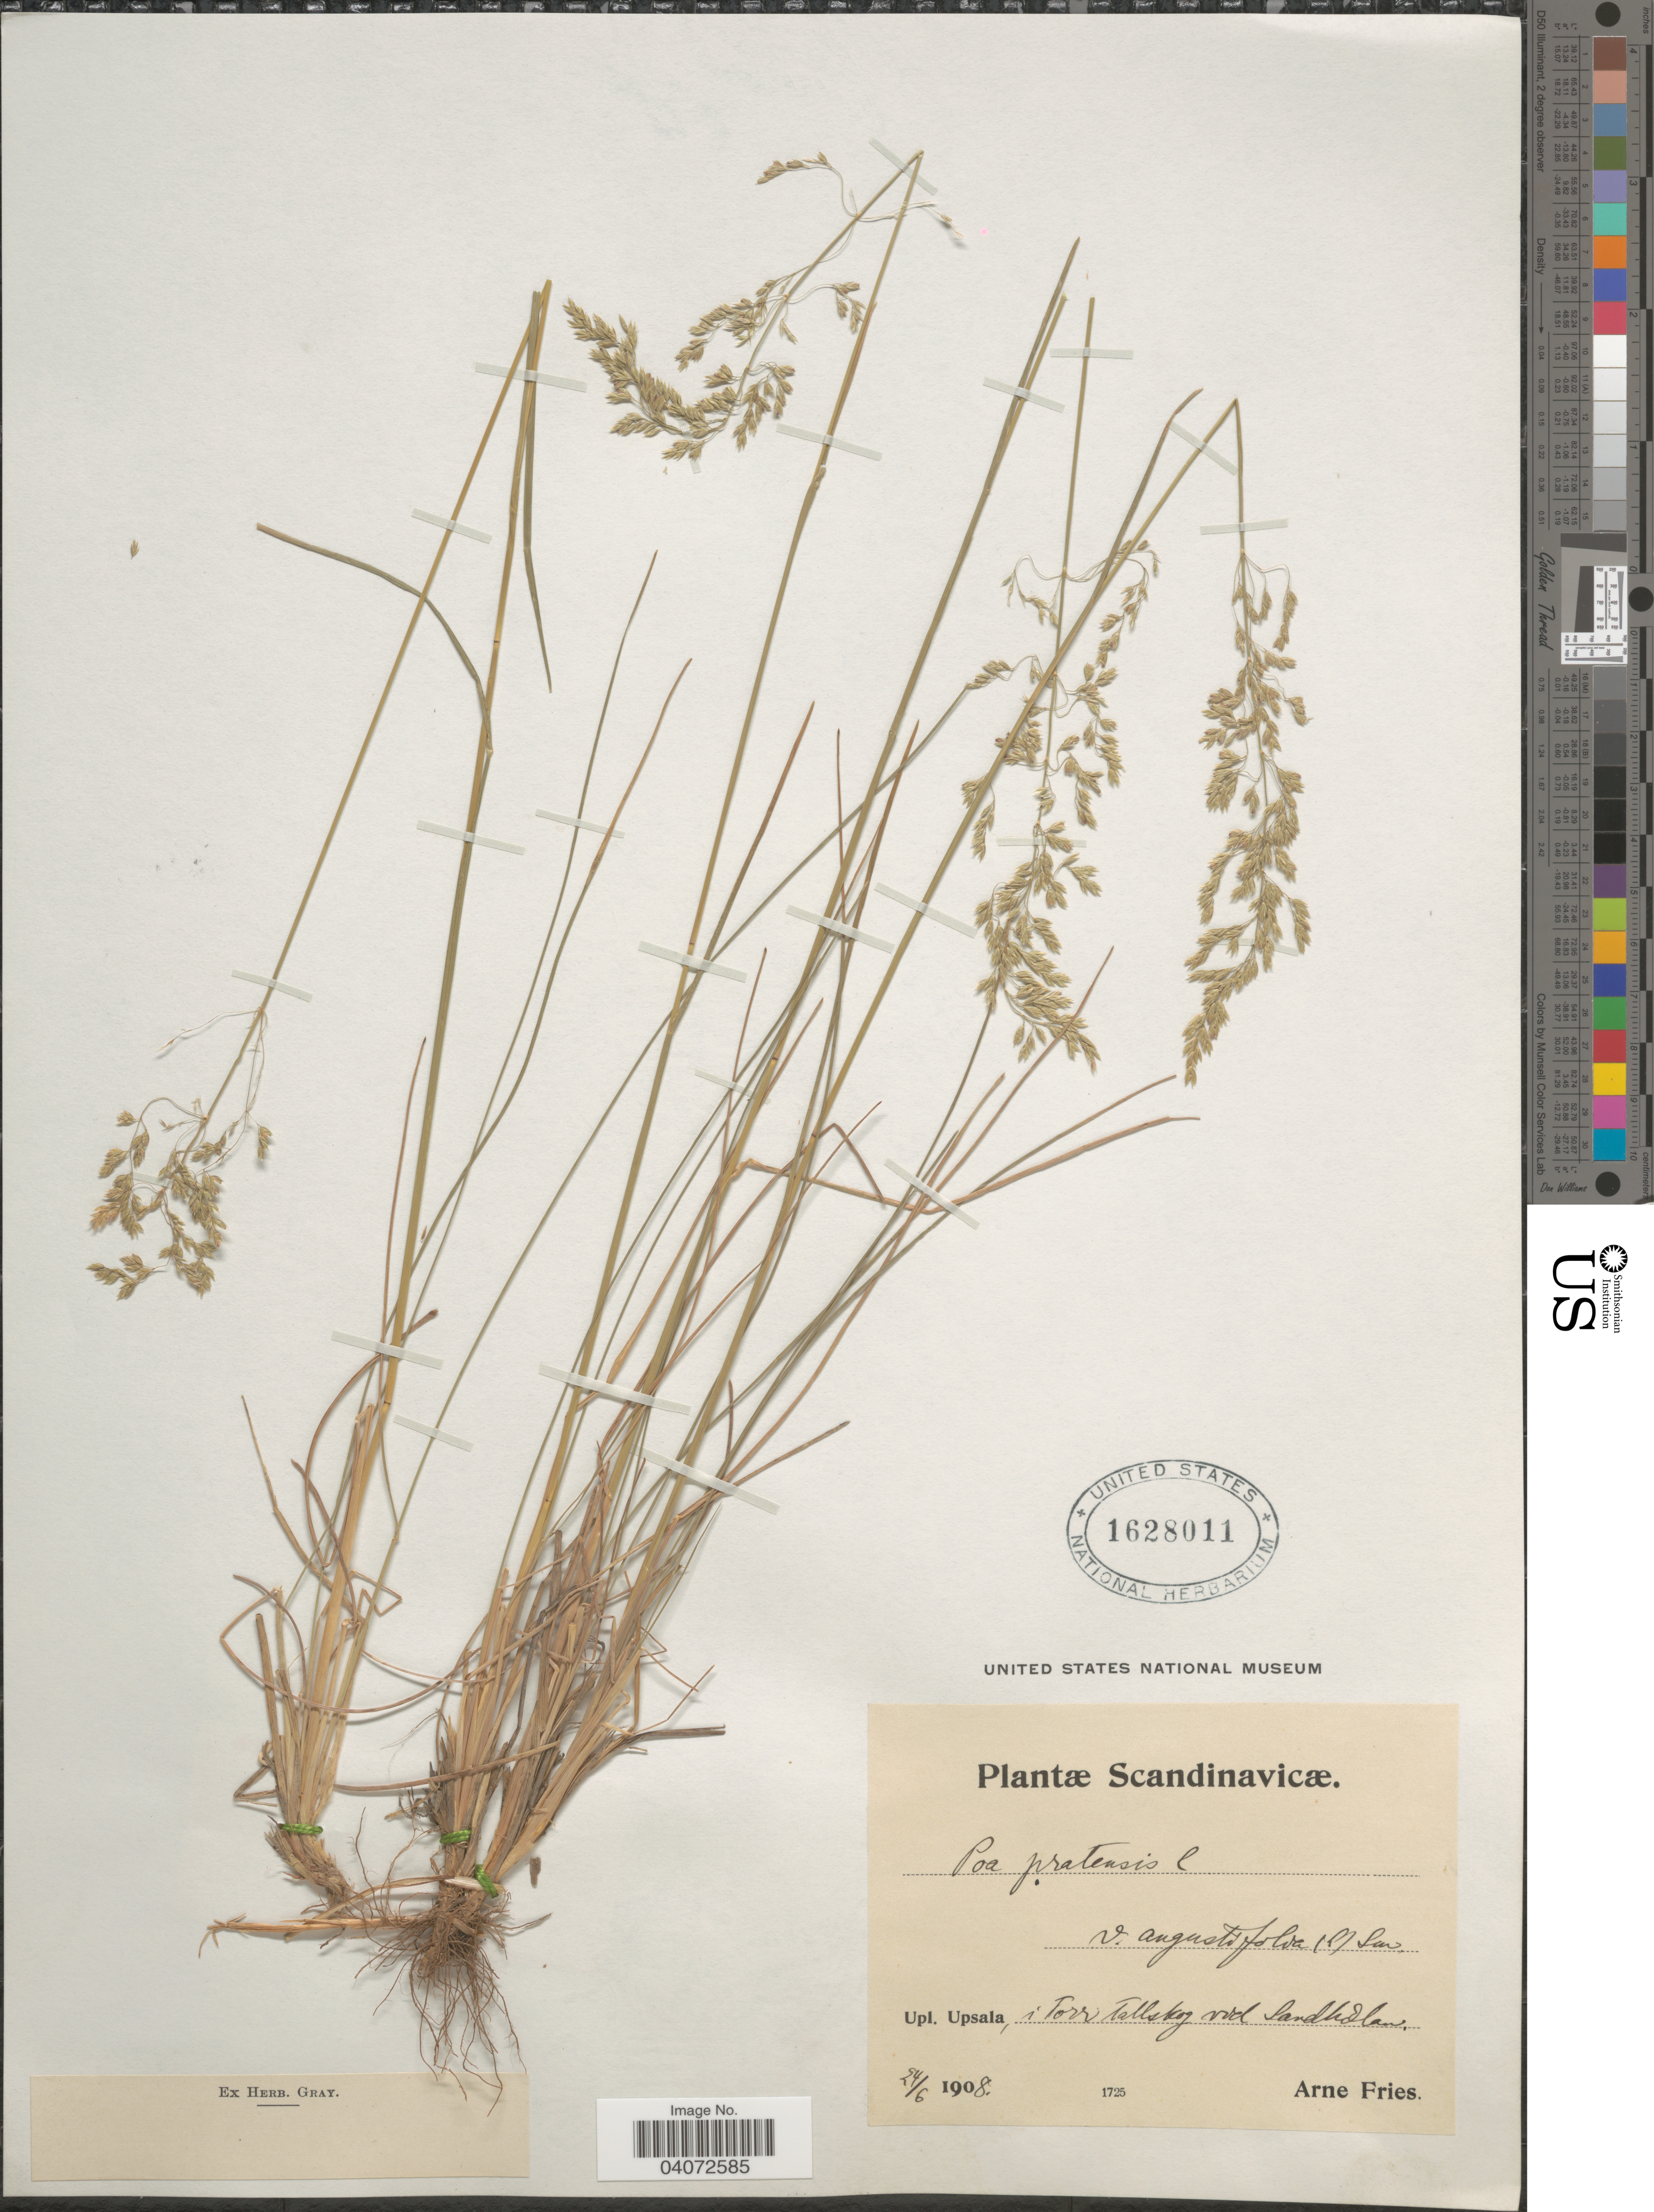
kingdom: Plantae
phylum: Tracheophyta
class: Liliopsida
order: Poales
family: Poaceae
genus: Poa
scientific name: Poa pratensis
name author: L.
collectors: E. A. Fries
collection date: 1908-06-24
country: Sweden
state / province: Uppsala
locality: Scandinavicæ. Upl. Upsala, i Torr Tallskog vod Sandholan.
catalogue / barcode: US 1628011